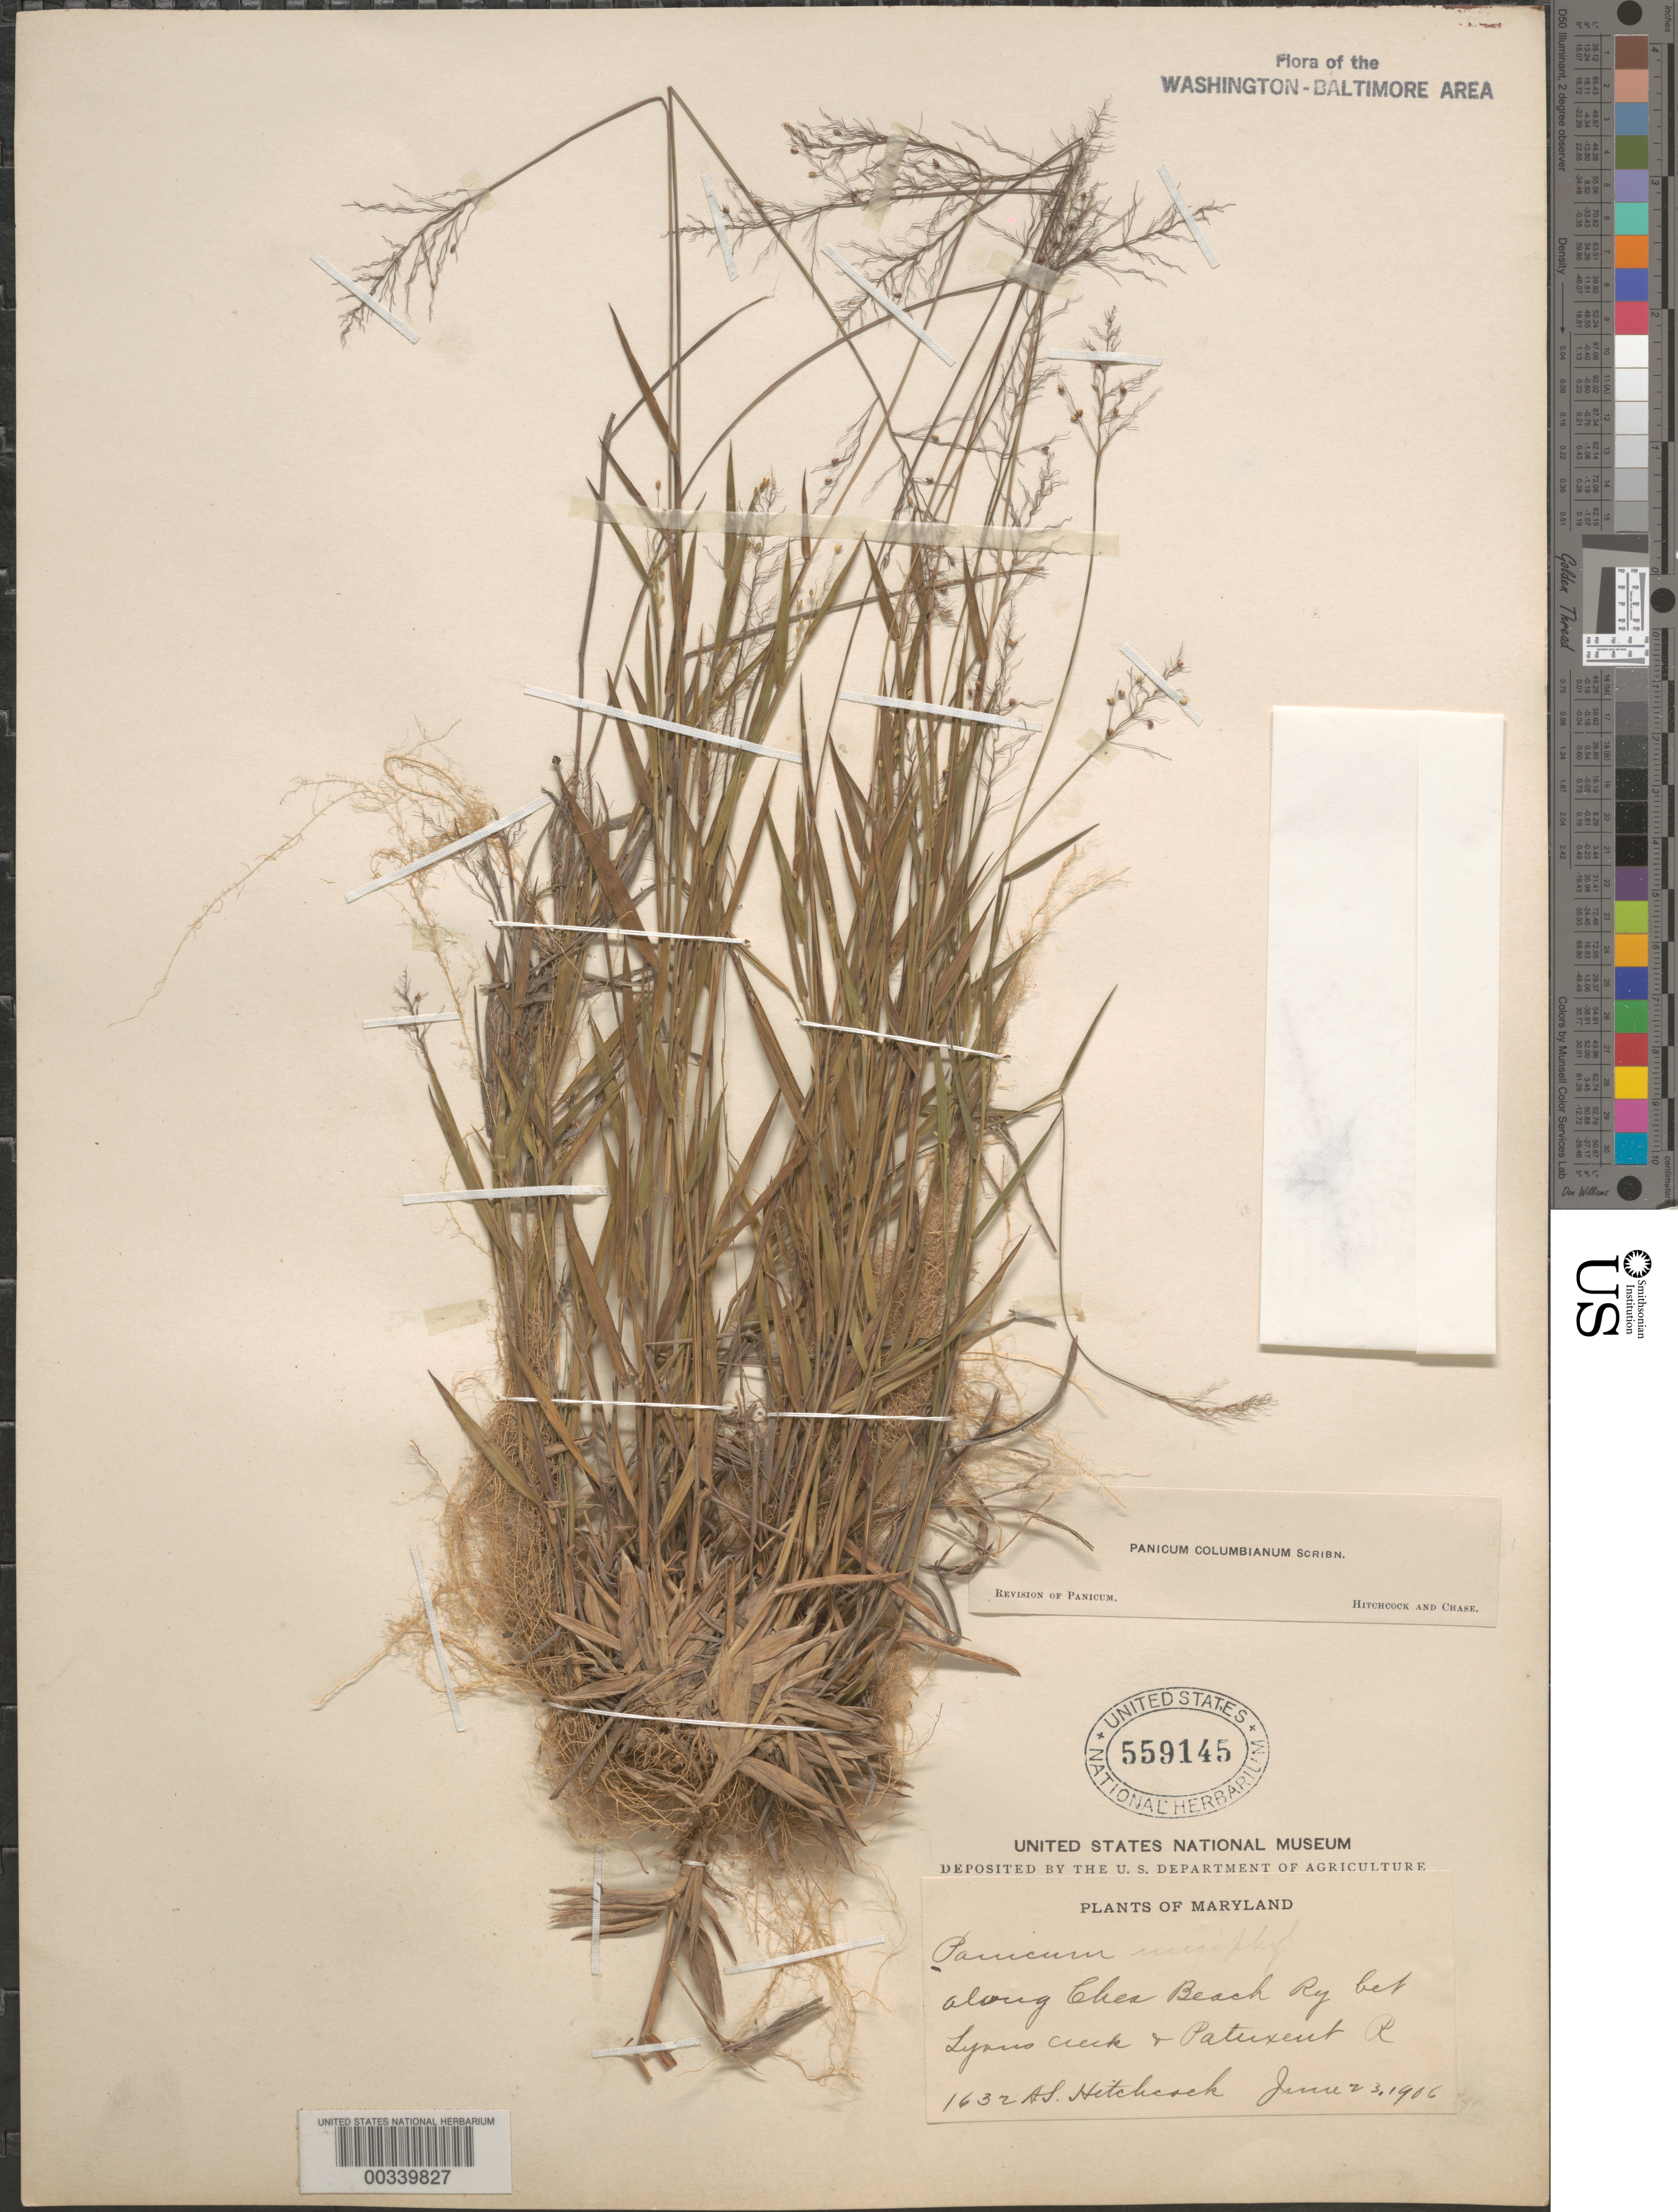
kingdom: Plantae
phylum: Tracheophyta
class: Liliopsida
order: Poales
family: Poaceae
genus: Dichanthelium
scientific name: Dichanthelium sabulorum var. thinium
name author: (Hitchc. & Chase) Gould & C.A. Clark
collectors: A. S. Hitchcock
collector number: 1632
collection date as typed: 23 Jun 1906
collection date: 1906-06-23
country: United States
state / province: Maryland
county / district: Calvert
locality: Chesapeake Beach, between Lyons Creek and Patuxent River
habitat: Beach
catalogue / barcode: US 559145